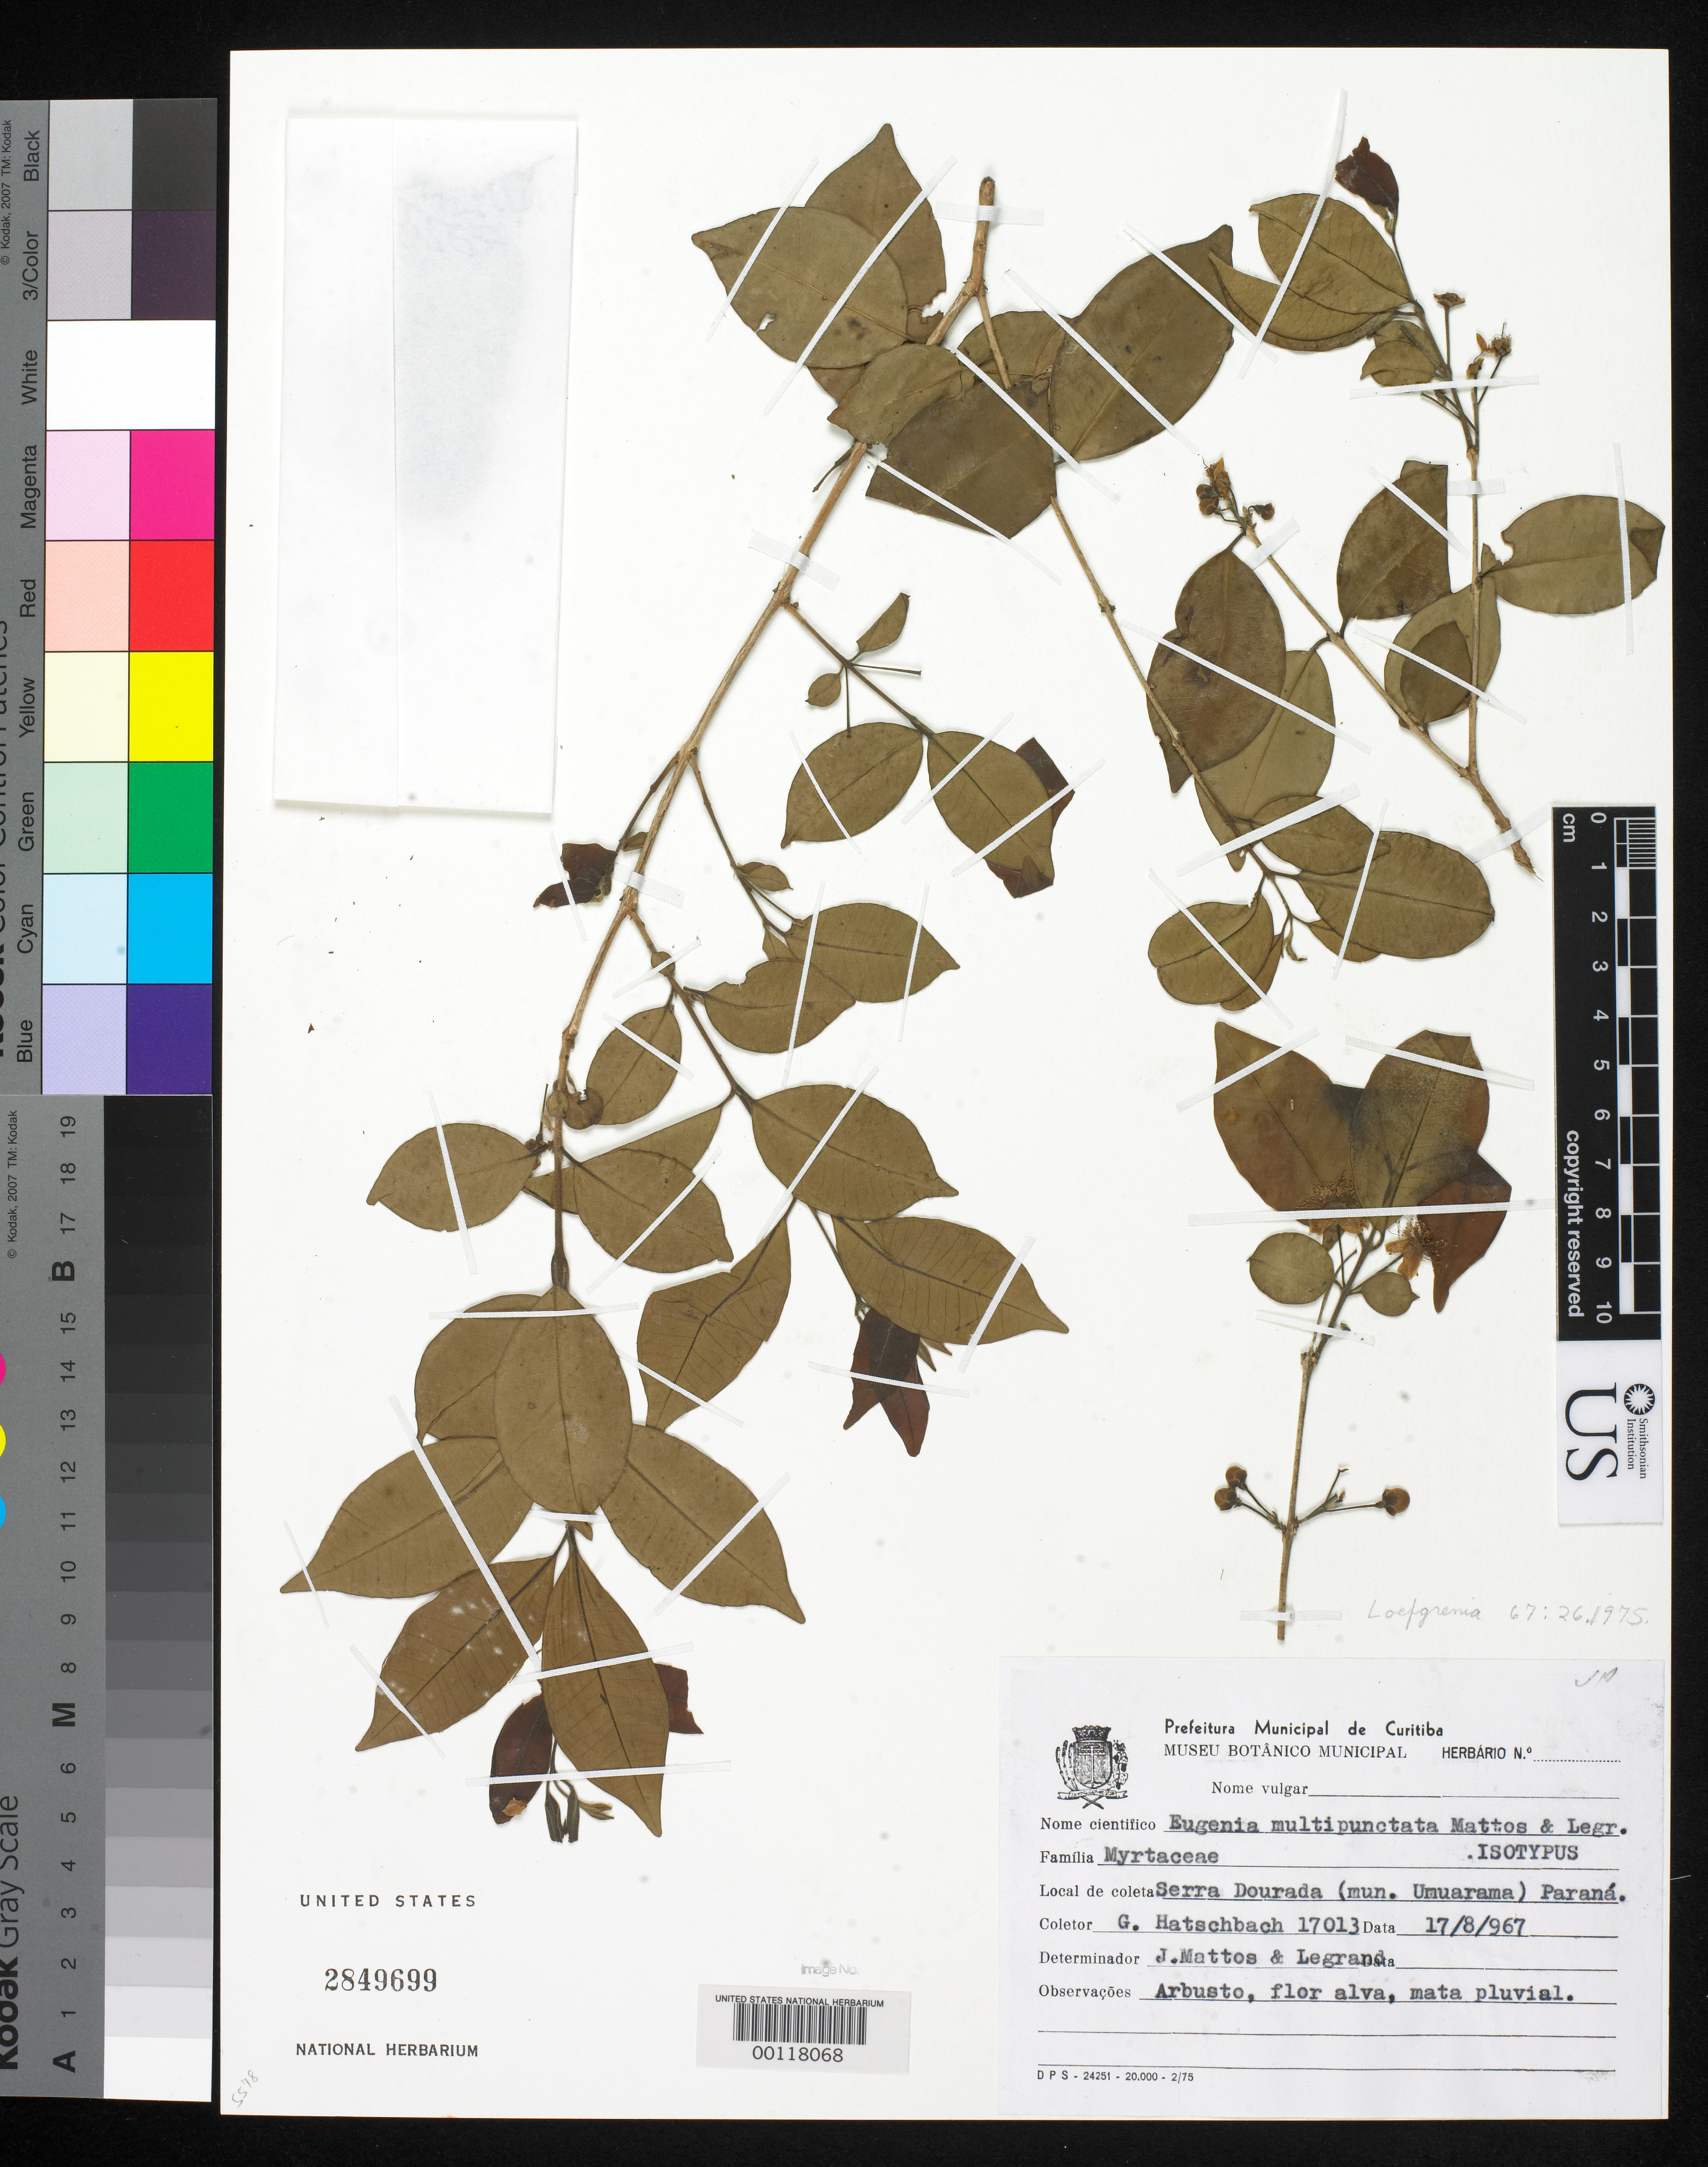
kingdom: Plantae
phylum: Tracheophyta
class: Magnoliopsida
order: Myrtales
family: Myrtaceae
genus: Eugenia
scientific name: Eugenia multipunctata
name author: Mattos & D. Legrand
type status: Isotype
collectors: G. Hatschbach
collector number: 17013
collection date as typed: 17 Aug 1967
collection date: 1967-08-17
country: Brazil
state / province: Paraná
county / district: Umuarama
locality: Serra Dourada.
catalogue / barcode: US 2849699